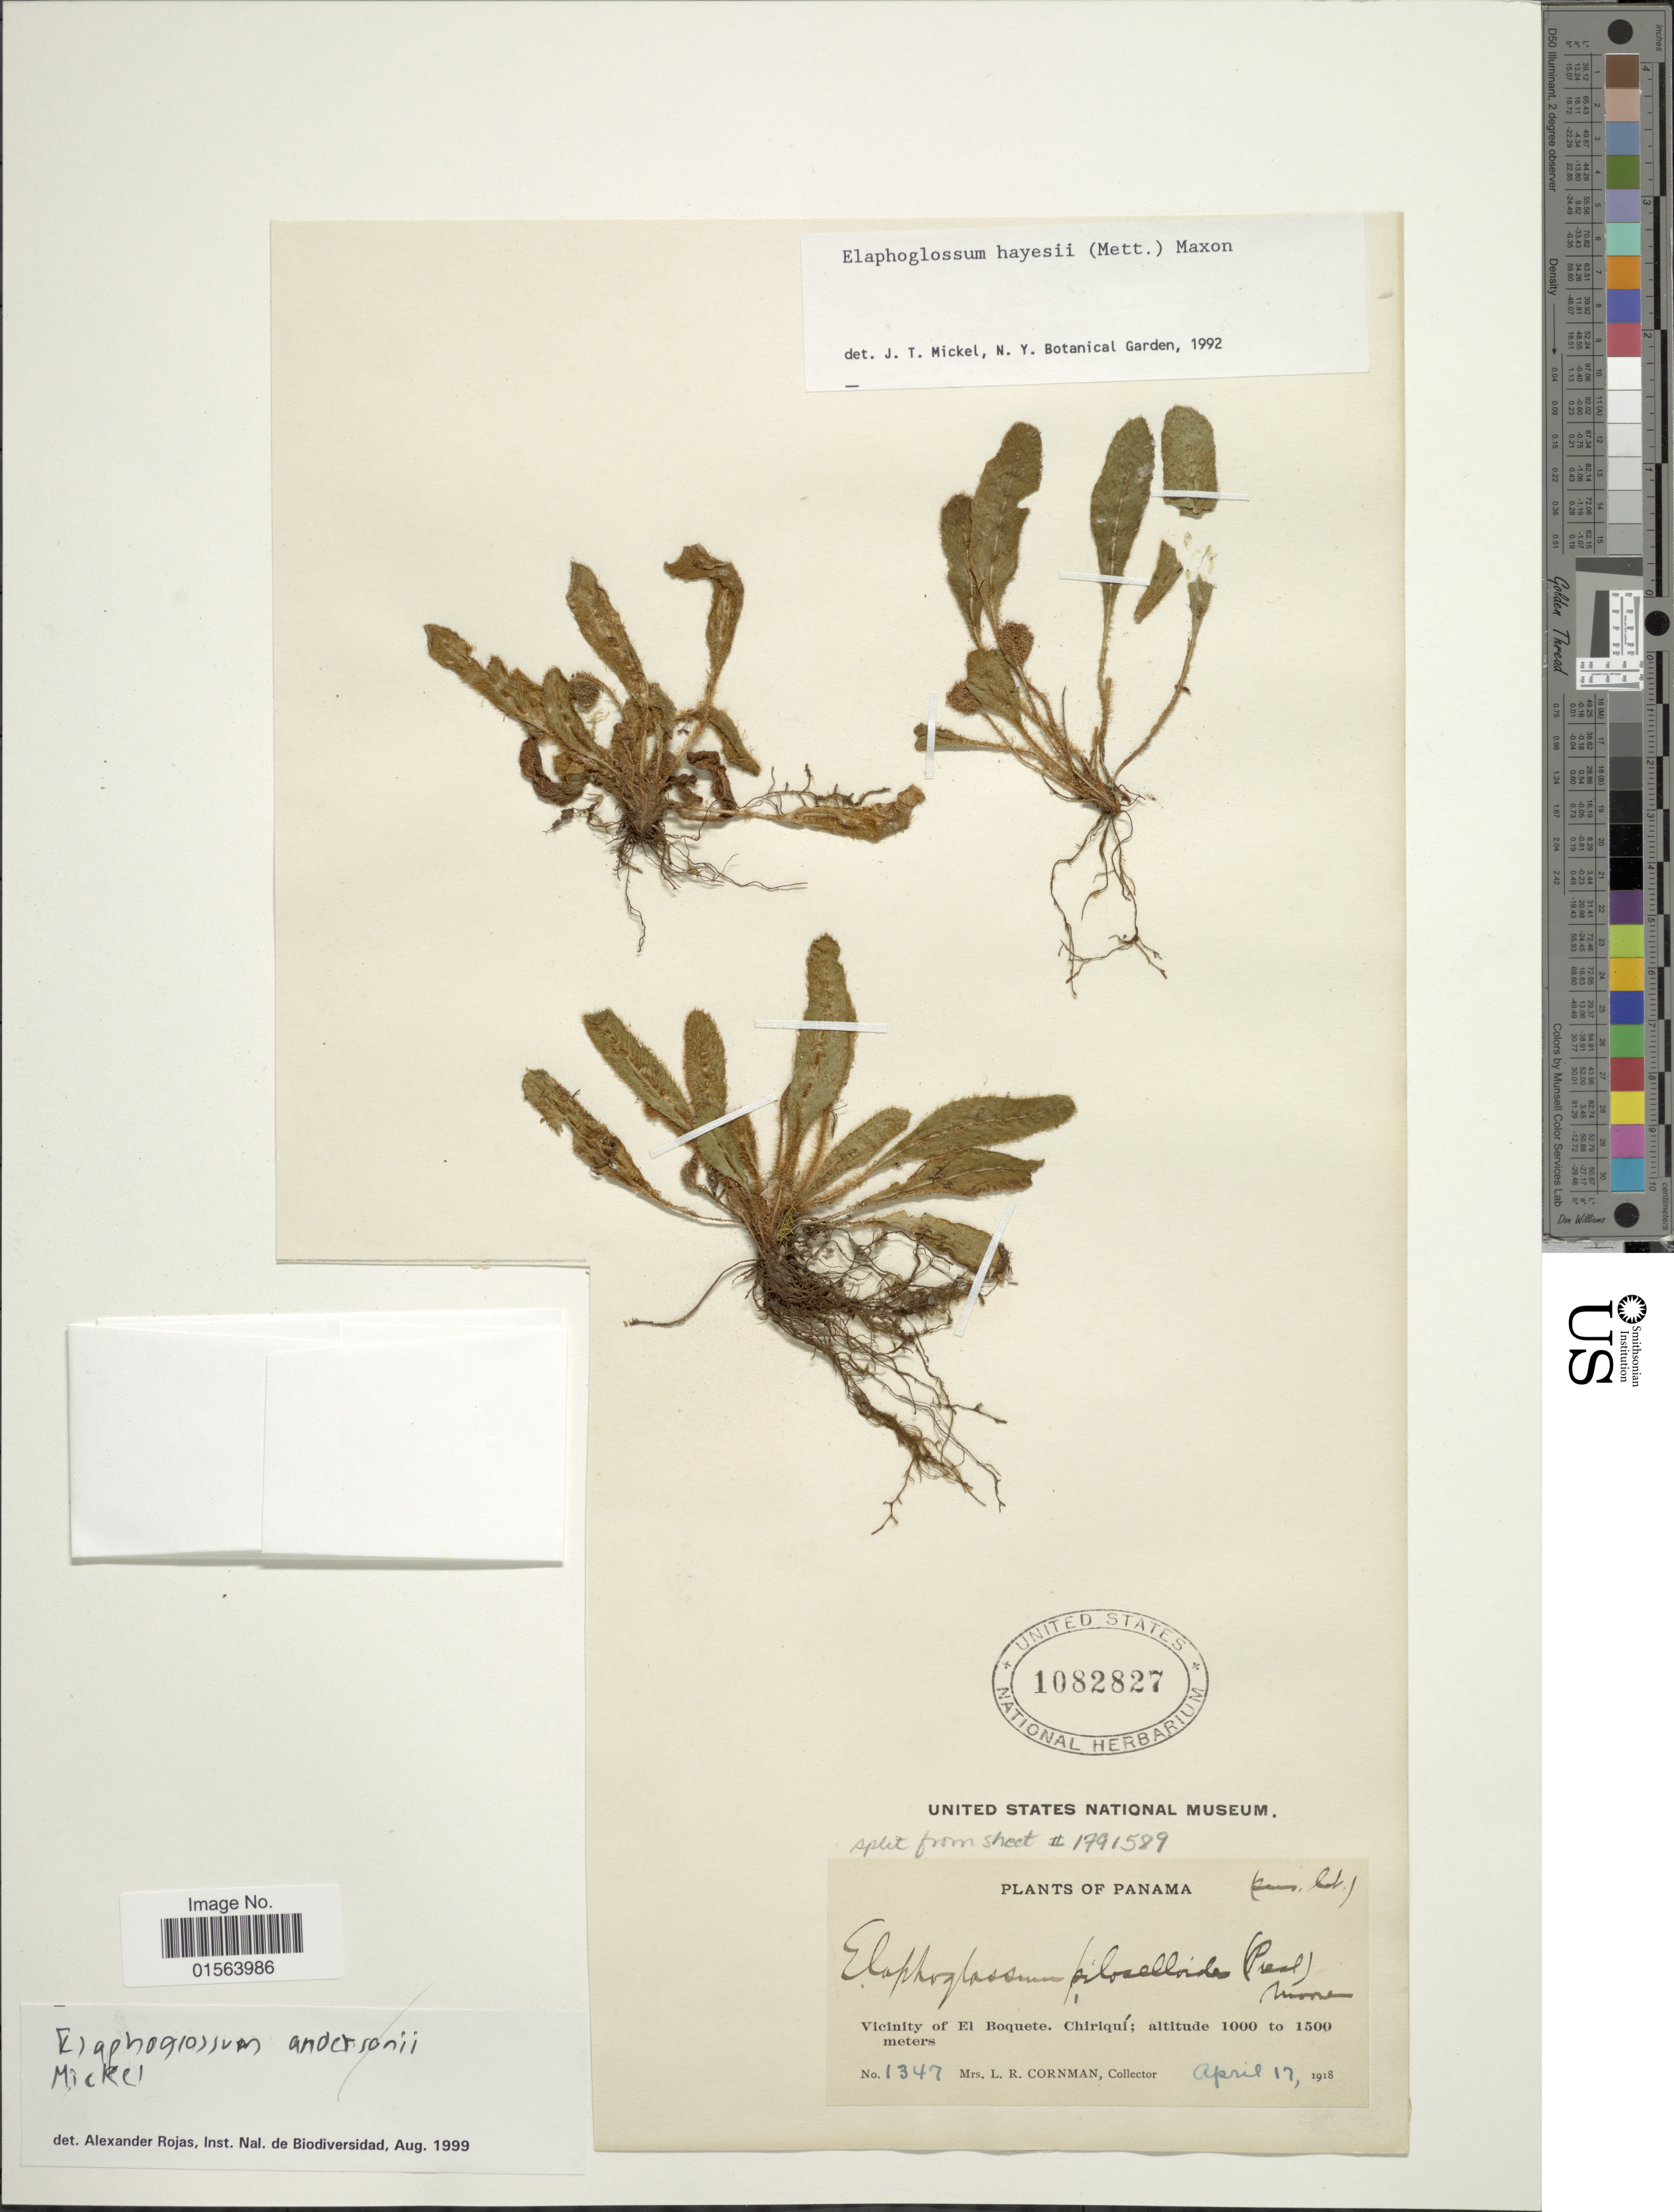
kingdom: Plantae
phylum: Tracheophyta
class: Polypodiopsida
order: Polypodiales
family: Dryopteridaceae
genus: Elaphoglossum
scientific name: Elaphoglossum hayesii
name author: (Mett. ex Kuhn) Maxon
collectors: L. Cornman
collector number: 1347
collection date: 1918-04-17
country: Panama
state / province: Chiriqui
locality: Vicinity of El Boquete, Chiriqui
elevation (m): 1000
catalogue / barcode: US 1082827